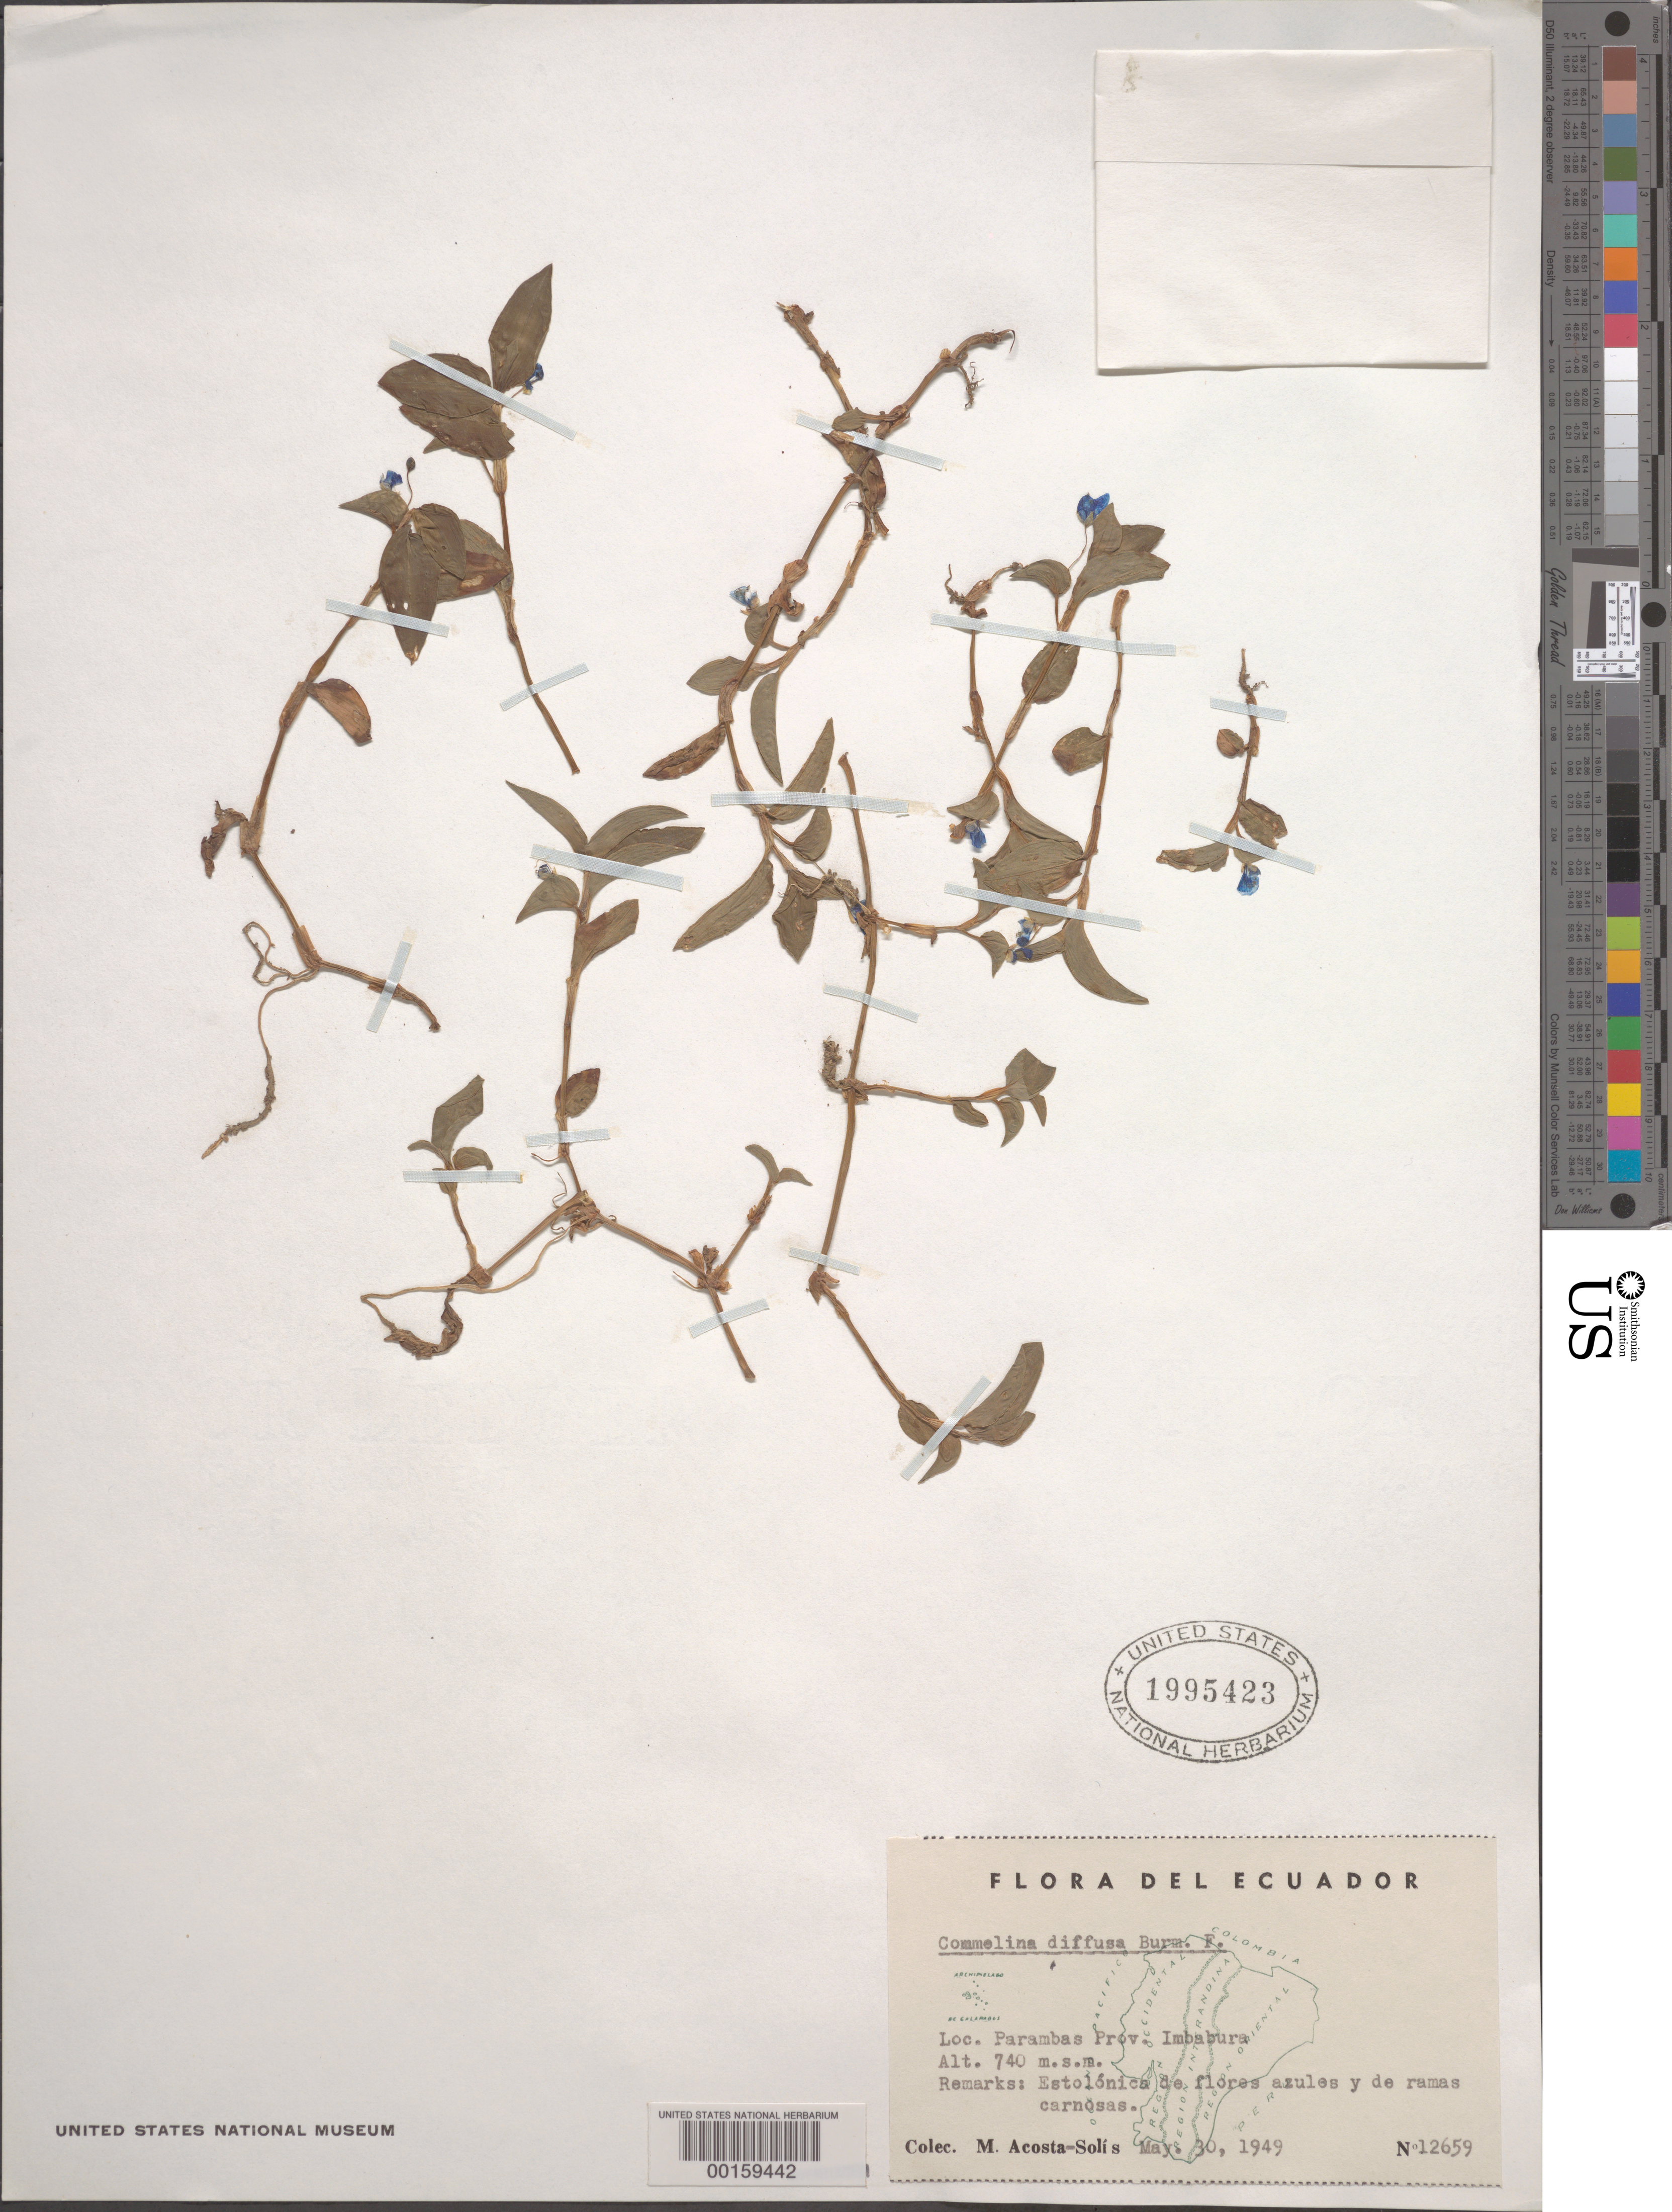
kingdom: Plantae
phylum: Tracheophyta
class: Liliopsida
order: Commelinales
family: Commelinaceae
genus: Commelina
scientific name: Commelina diffusa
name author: Burm. f.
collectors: M. Acosta Solis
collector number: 12659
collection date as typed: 30 May 1949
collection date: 1949-05-30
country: Ecuador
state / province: Imbabura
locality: Parambas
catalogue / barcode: US 1995423